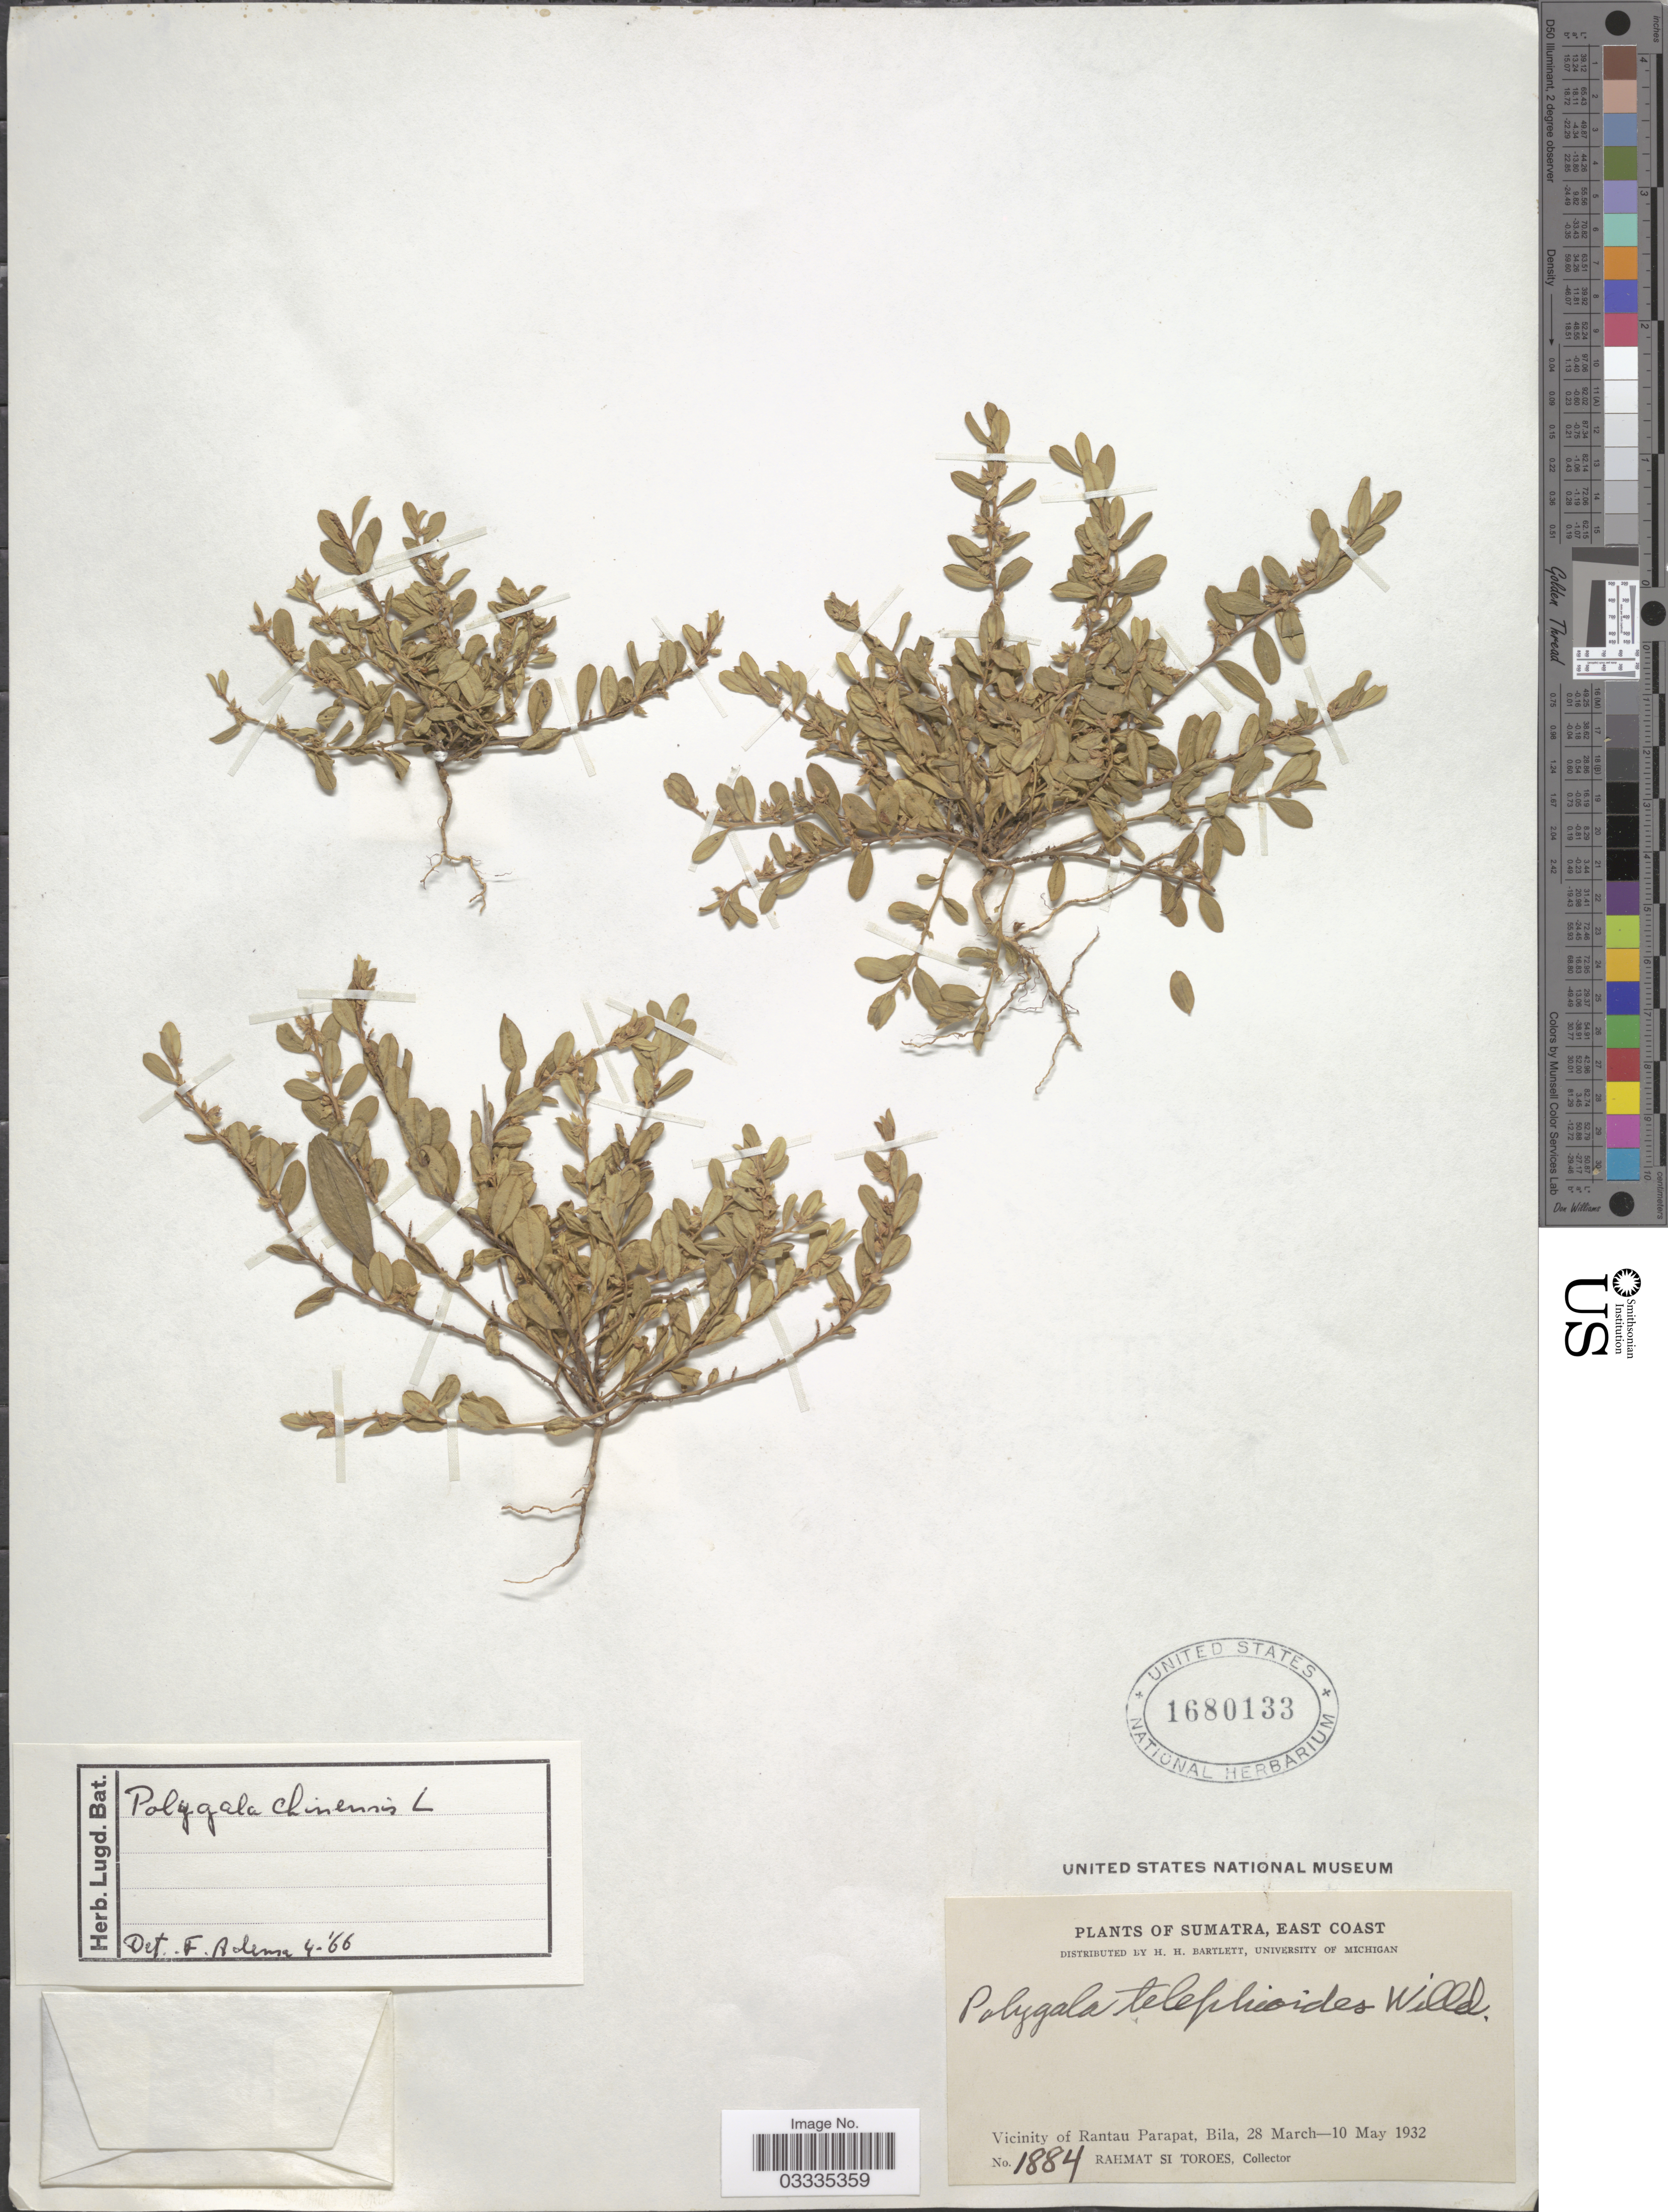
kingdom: Plantae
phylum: Tracheophyta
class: Magnoliopsida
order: Fabales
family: Polygalaceae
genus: Polygala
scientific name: Polygala chinensis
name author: L.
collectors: Rahmat Si Boeea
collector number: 1884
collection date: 1932-03-28/1932-05-10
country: Indonesia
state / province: Sumatra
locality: East Coast. Vicinity of Rantau Parapat, Bila.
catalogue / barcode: US 1680133